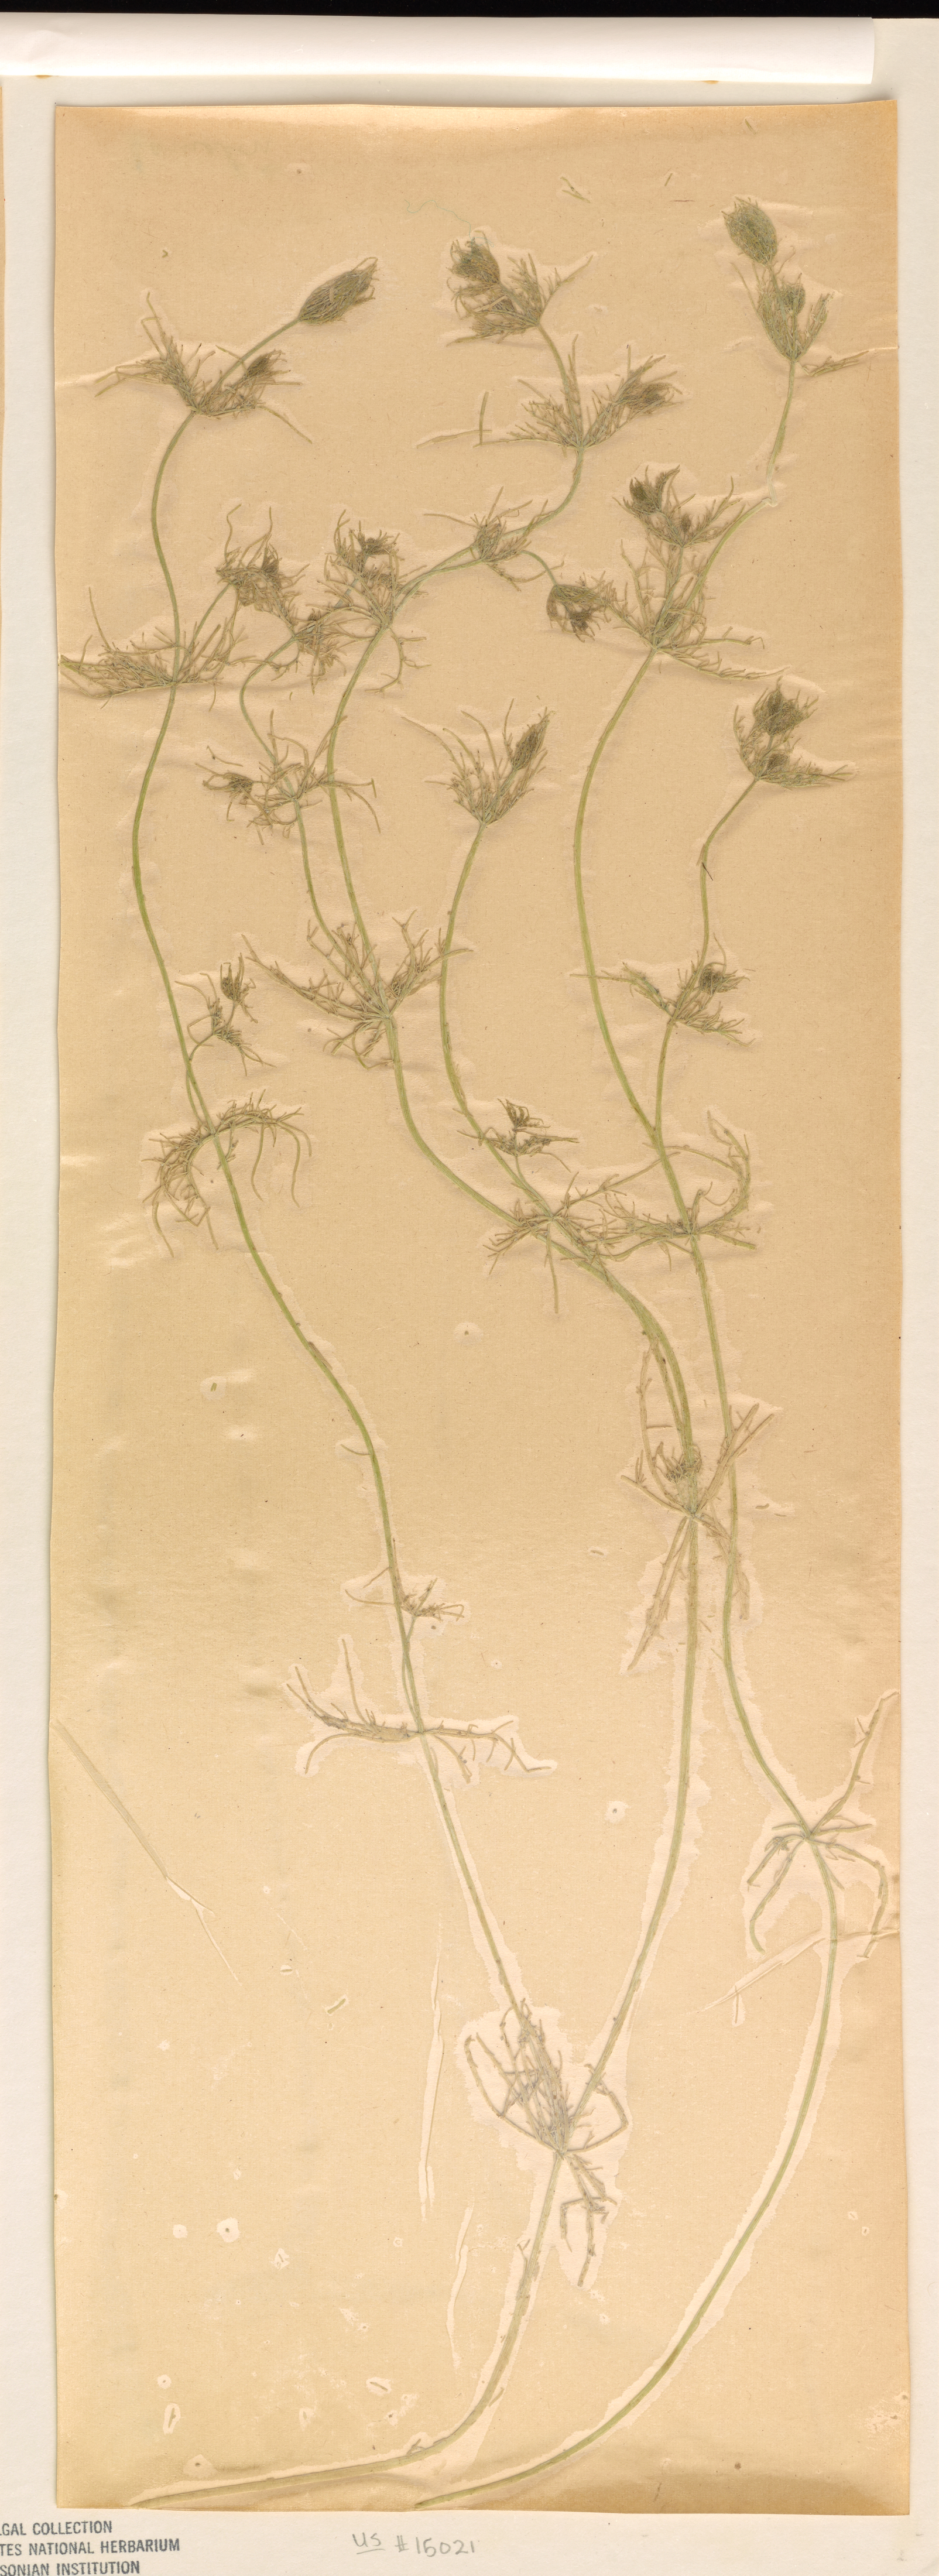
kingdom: Plantae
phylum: Charophyta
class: Charophyceae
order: Charales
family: Characeae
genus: Chara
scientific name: Chara vulgaris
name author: L.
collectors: I. Soulie, W. Krause & H. Krause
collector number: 52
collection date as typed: Jul 1983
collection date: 1983-07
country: France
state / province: Occitanie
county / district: Herault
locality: Lamalou River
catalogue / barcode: US 15021